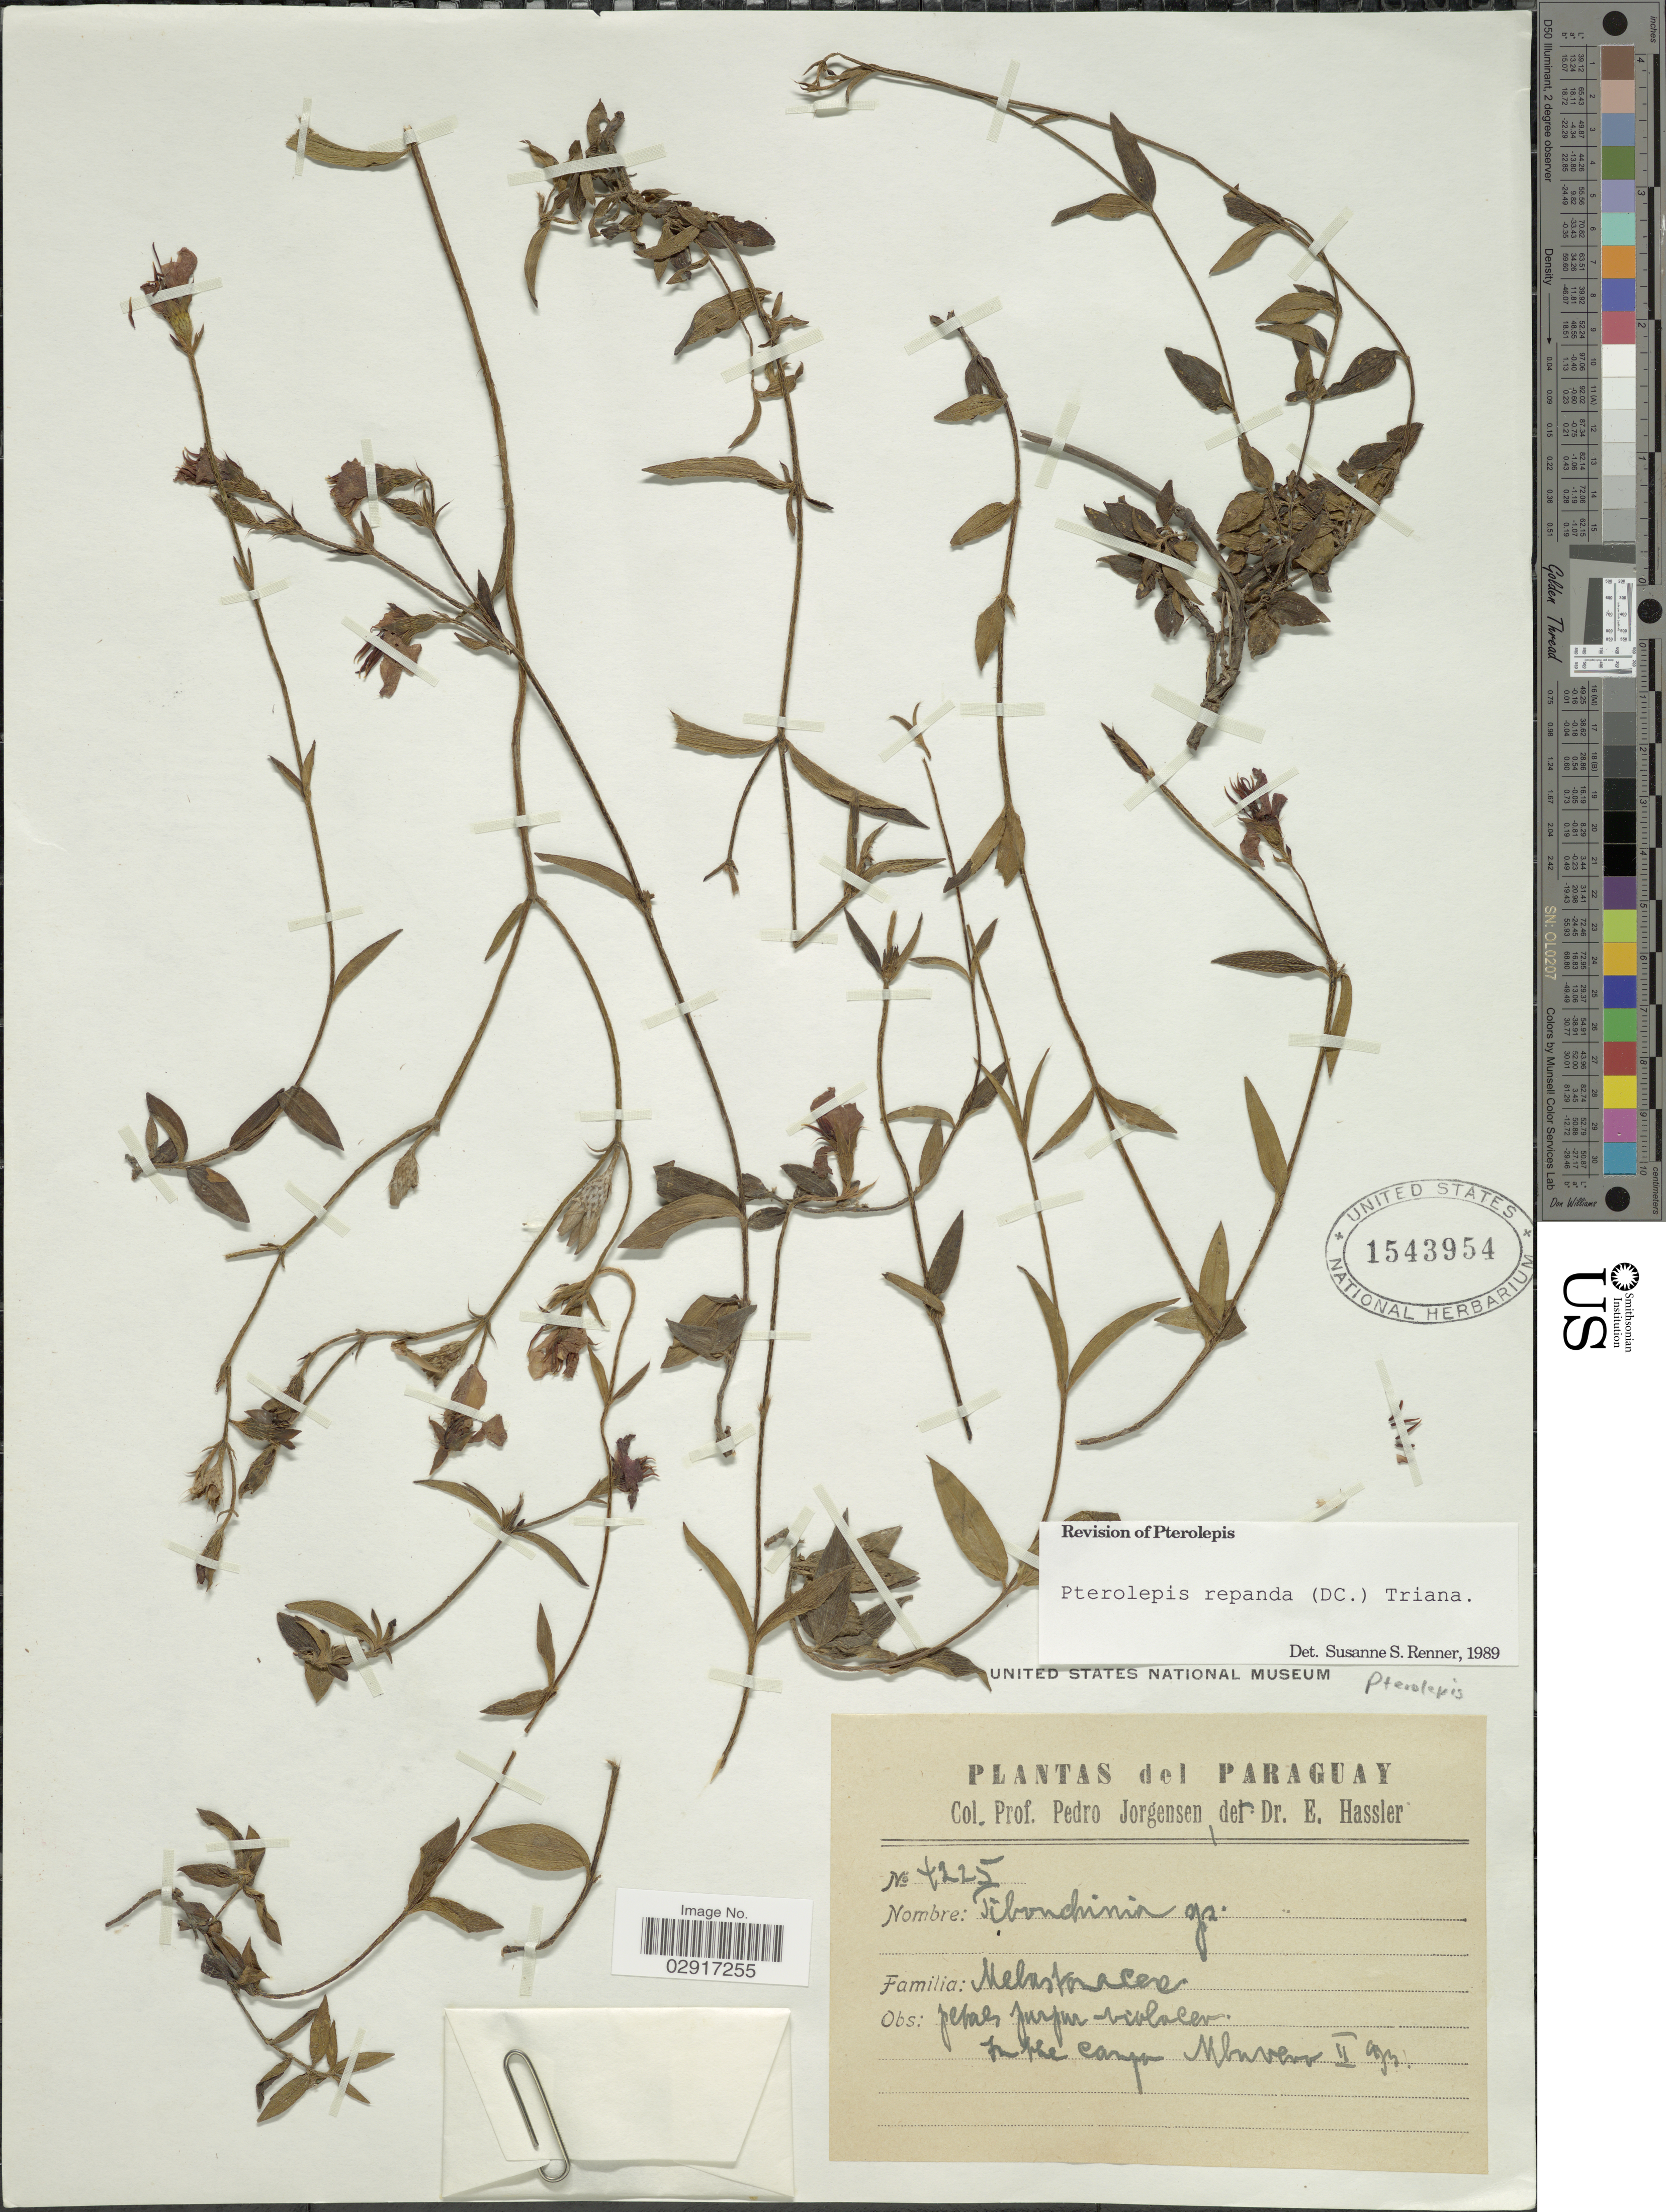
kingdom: Plantae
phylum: Tracheophyta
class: Magnoliopsida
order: Myrtales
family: Melastomataceae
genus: Pterolepis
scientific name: Pterolepis repanda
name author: (DC.) Triana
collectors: P. Jörgensen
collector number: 4225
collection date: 1903-02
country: Paraguay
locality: In the campo Mbuvera. [interpreted]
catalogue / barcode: US 1543954